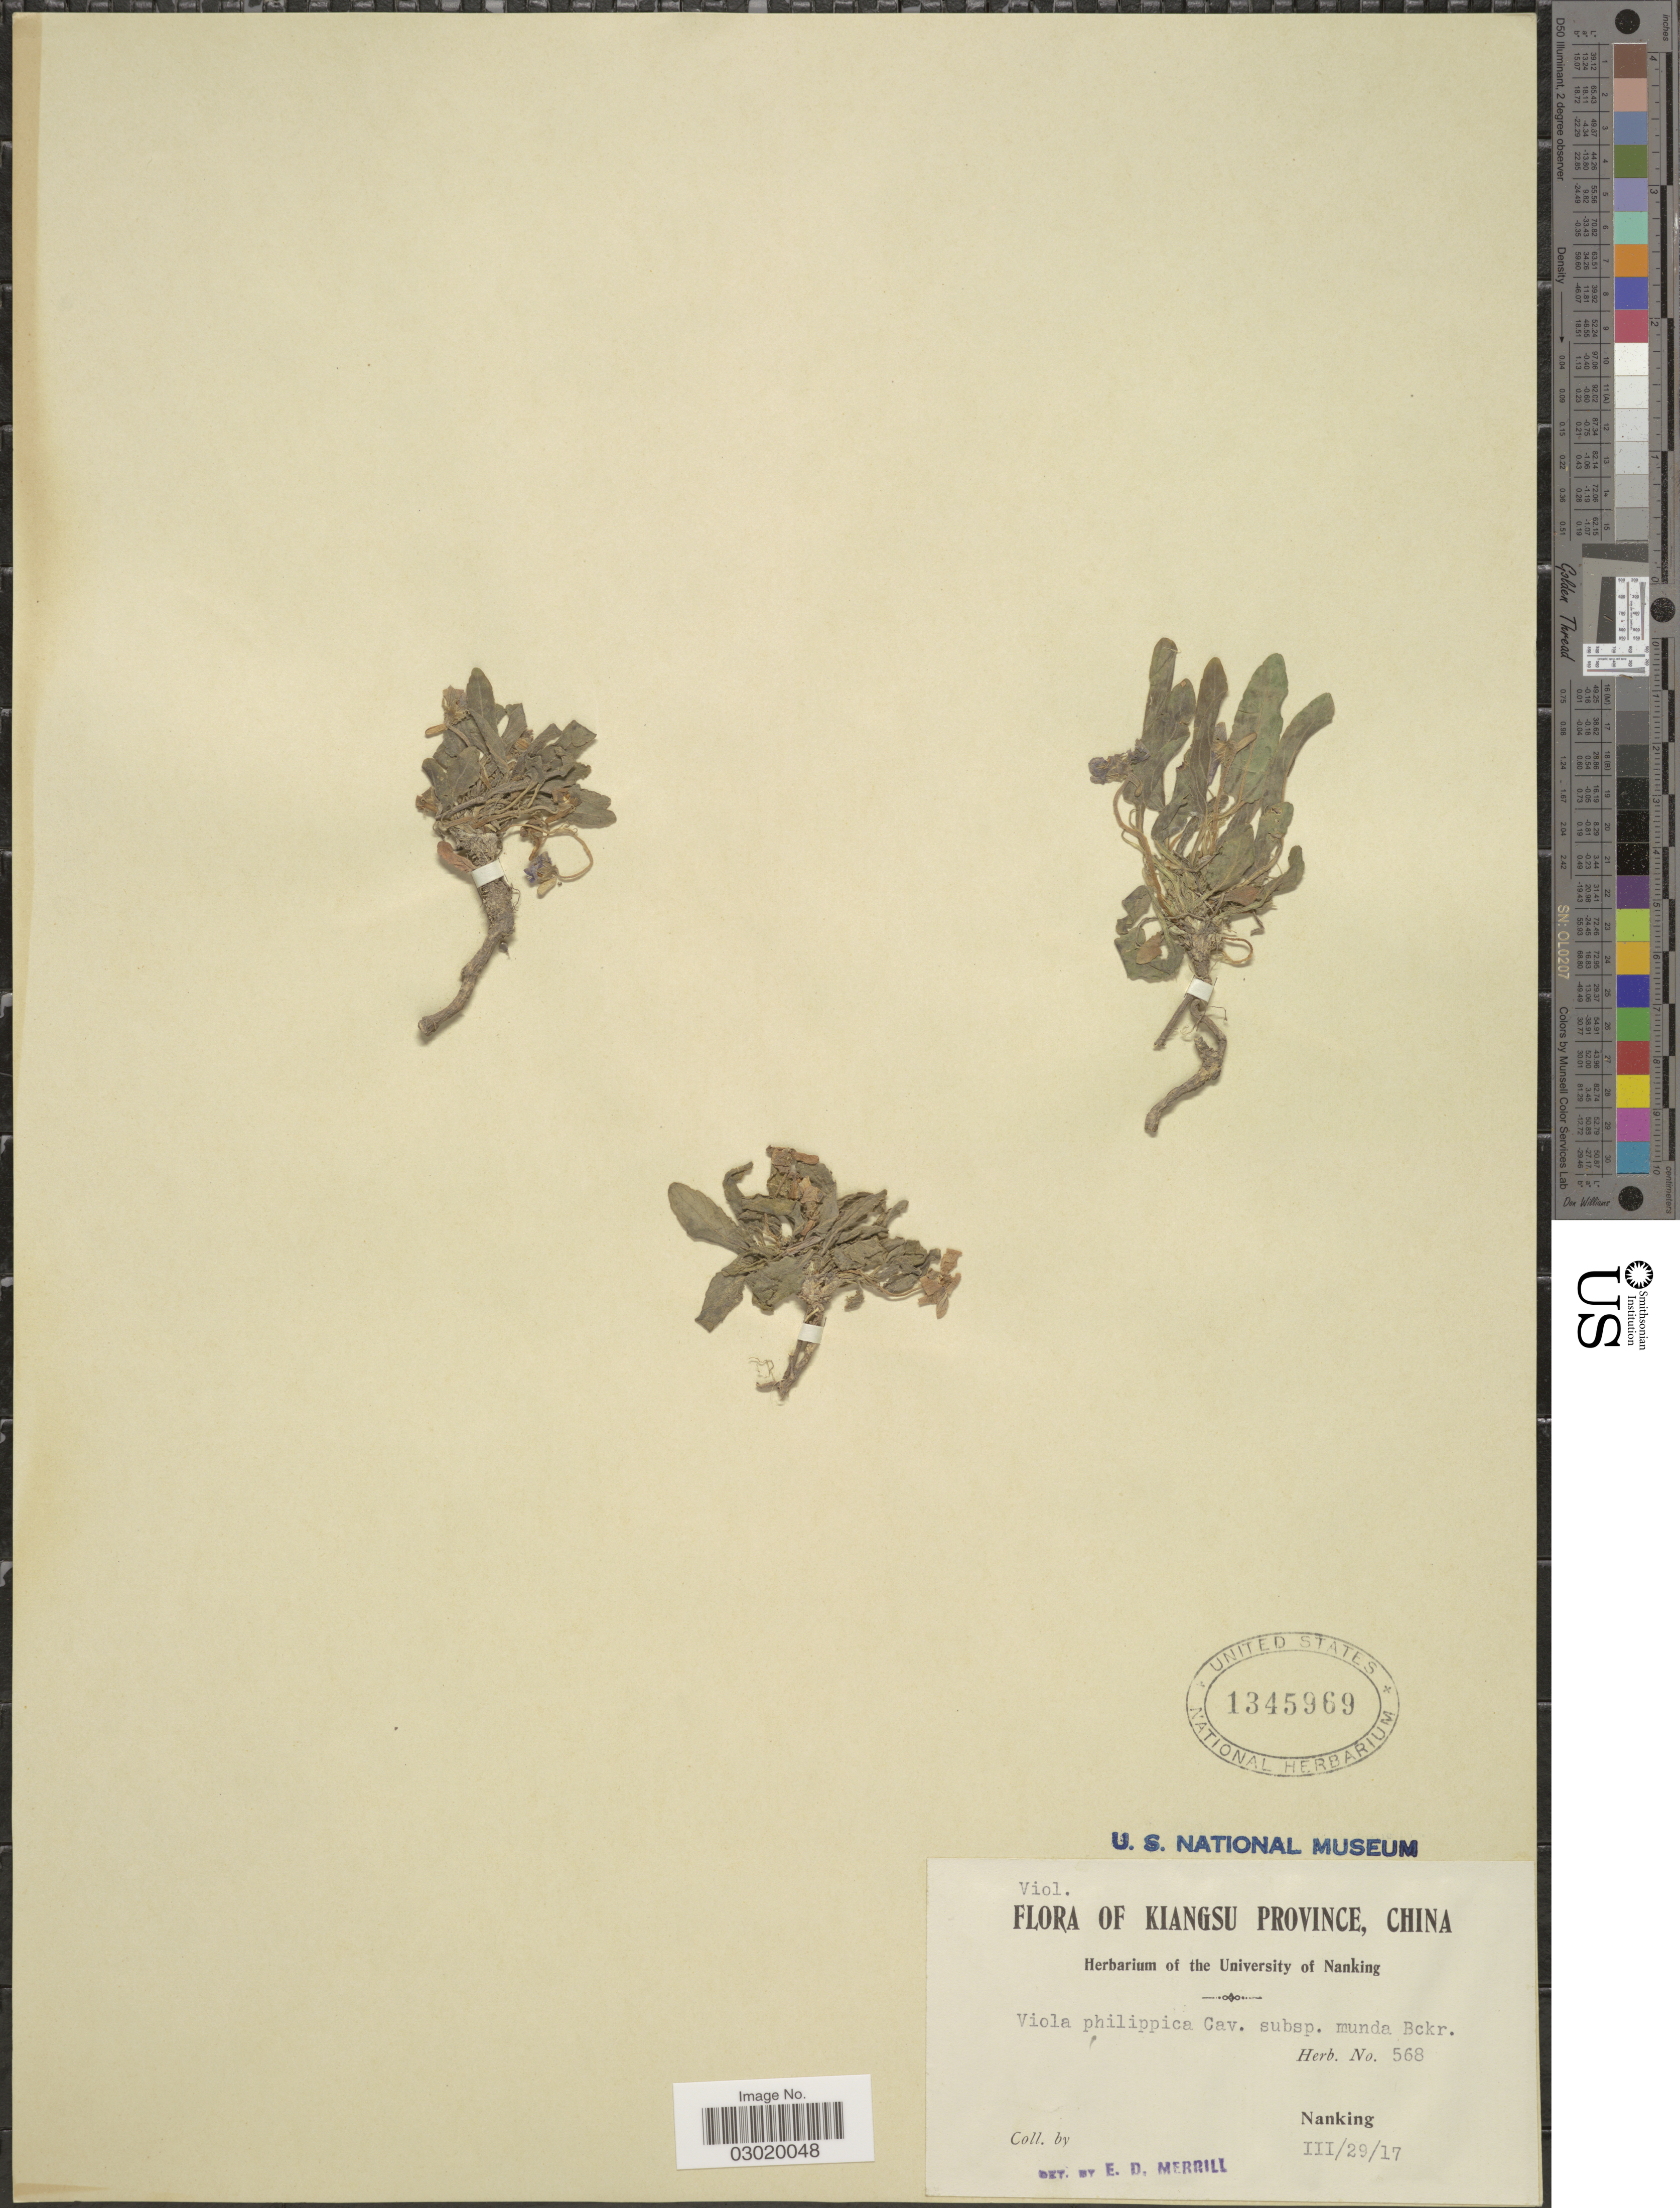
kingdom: Plantae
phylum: Tracheophyta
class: Magnoliopsida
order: Malpighiales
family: Violaceae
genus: Viola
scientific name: Viola patrinii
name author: DC.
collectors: ex herb. University of Nanking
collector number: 568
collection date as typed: Transcribed d/m/y: 29/3/17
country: China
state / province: Jiangsu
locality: Kiangsu Province. Nanking.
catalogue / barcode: US 1345969